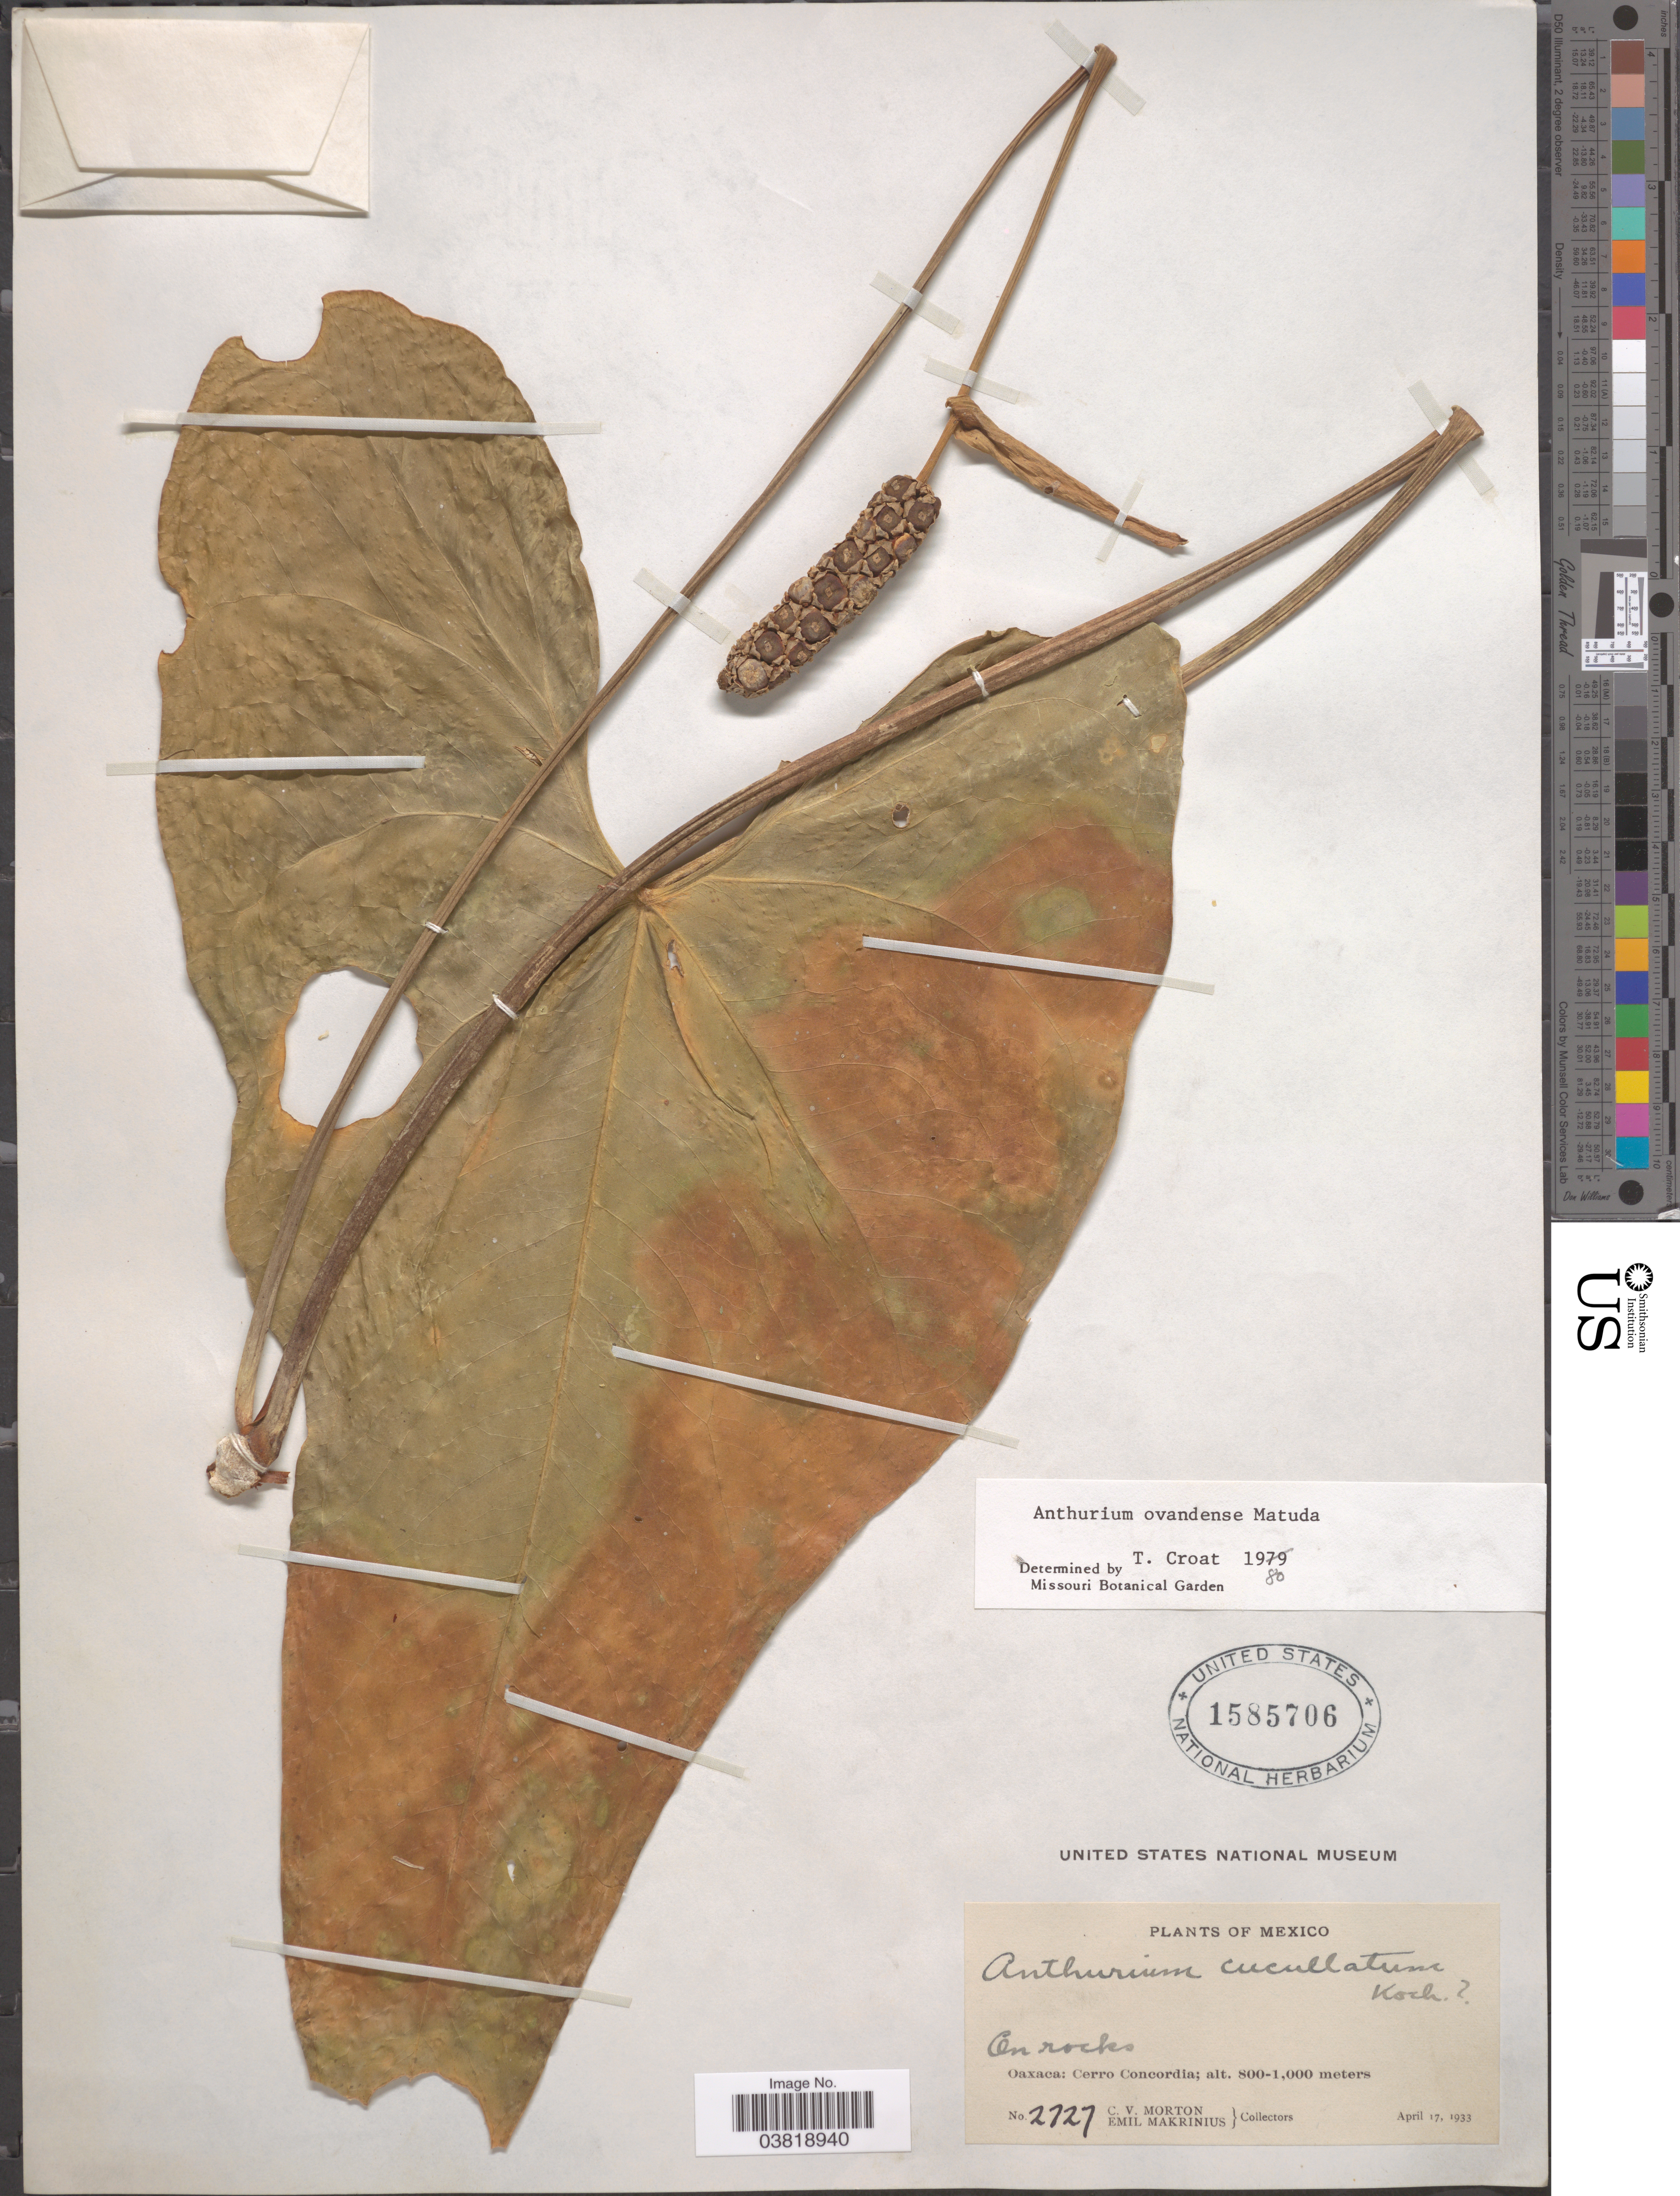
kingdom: Plantae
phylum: Tracheophyta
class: Liliopsida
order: Alismatales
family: Araceae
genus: Anthurium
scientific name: Anthurium ovandense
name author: Matuda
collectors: C. V. Morton & E. Makrinius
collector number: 2727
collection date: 1933-04-17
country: Mexico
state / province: Oaxaca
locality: Cerro Concordia.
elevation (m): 800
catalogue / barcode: US 1585706